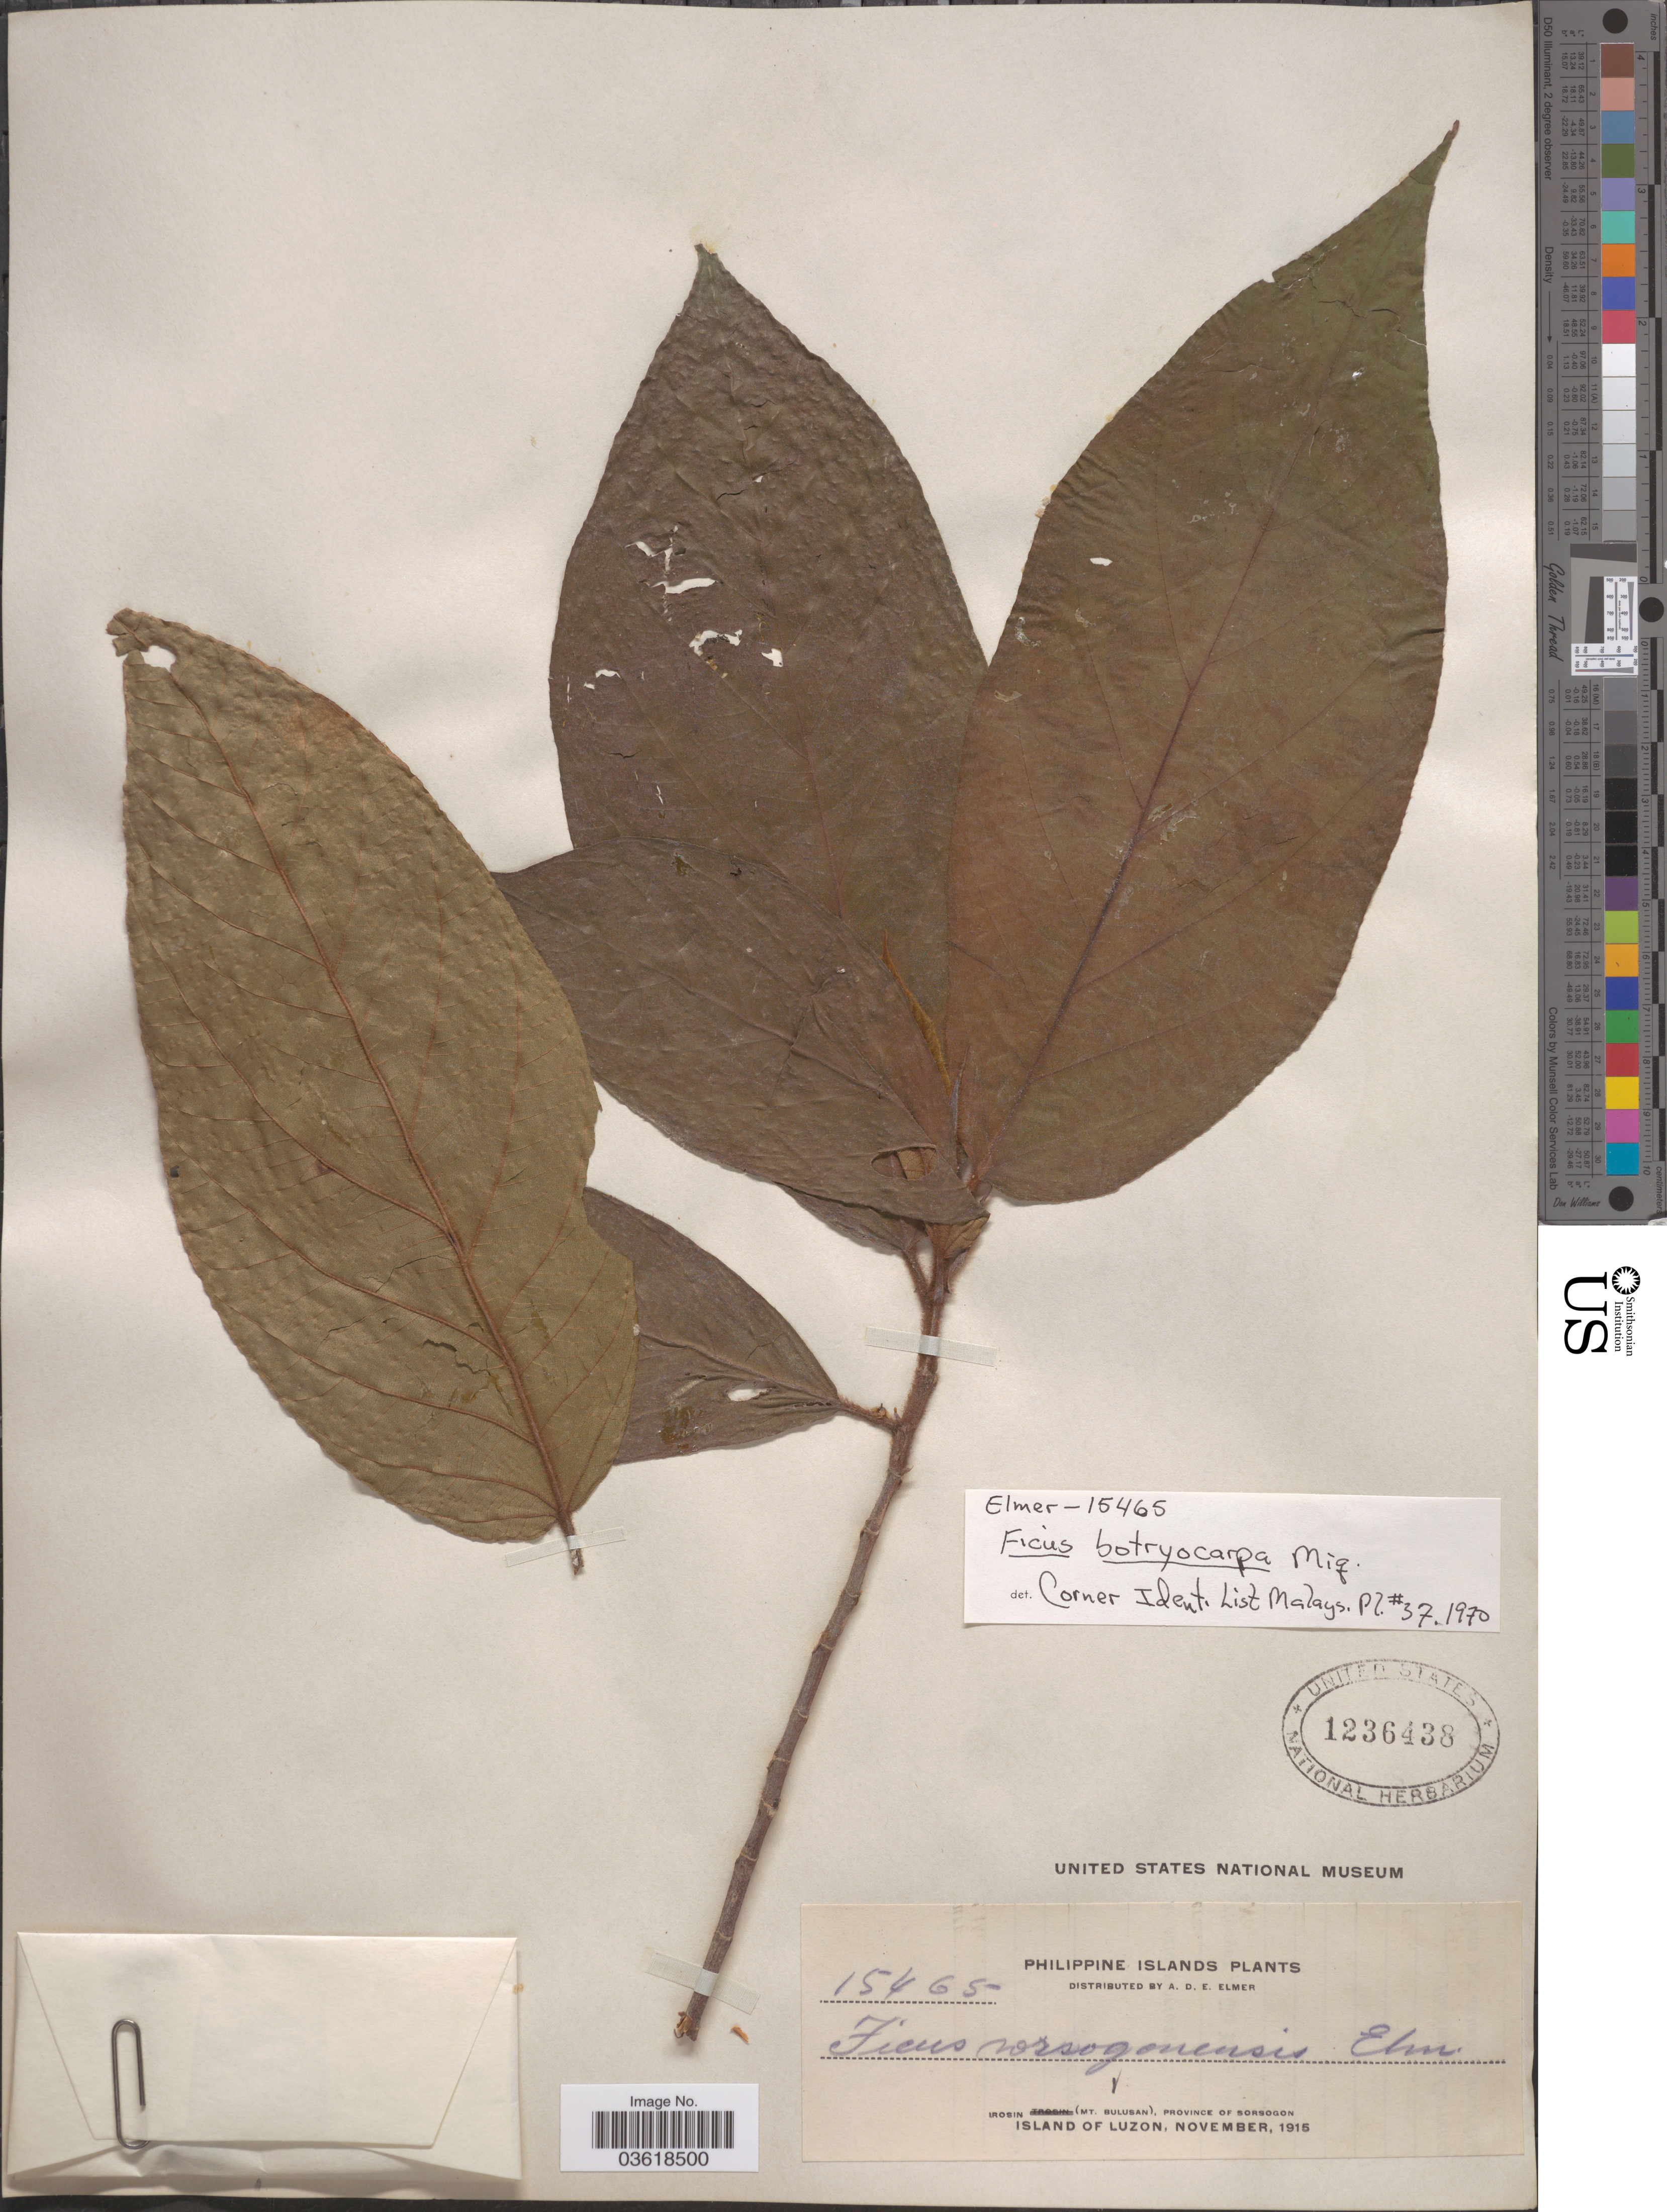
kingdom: Plantae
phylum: Tracheophyta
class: Magnoliopsida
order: Rosales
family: Moraceae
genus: Ficus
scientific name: Ficus botryocarpa var. subalbidoramea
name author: (Elmer) Corner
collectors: A. D. E. Elmer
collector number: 15465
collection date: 1915-11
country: Philippines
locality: Philippine Islands. Irosin (Mt. Bulusan), Province of Sorsogon. Island of Luzon.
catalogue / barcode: US 1236438